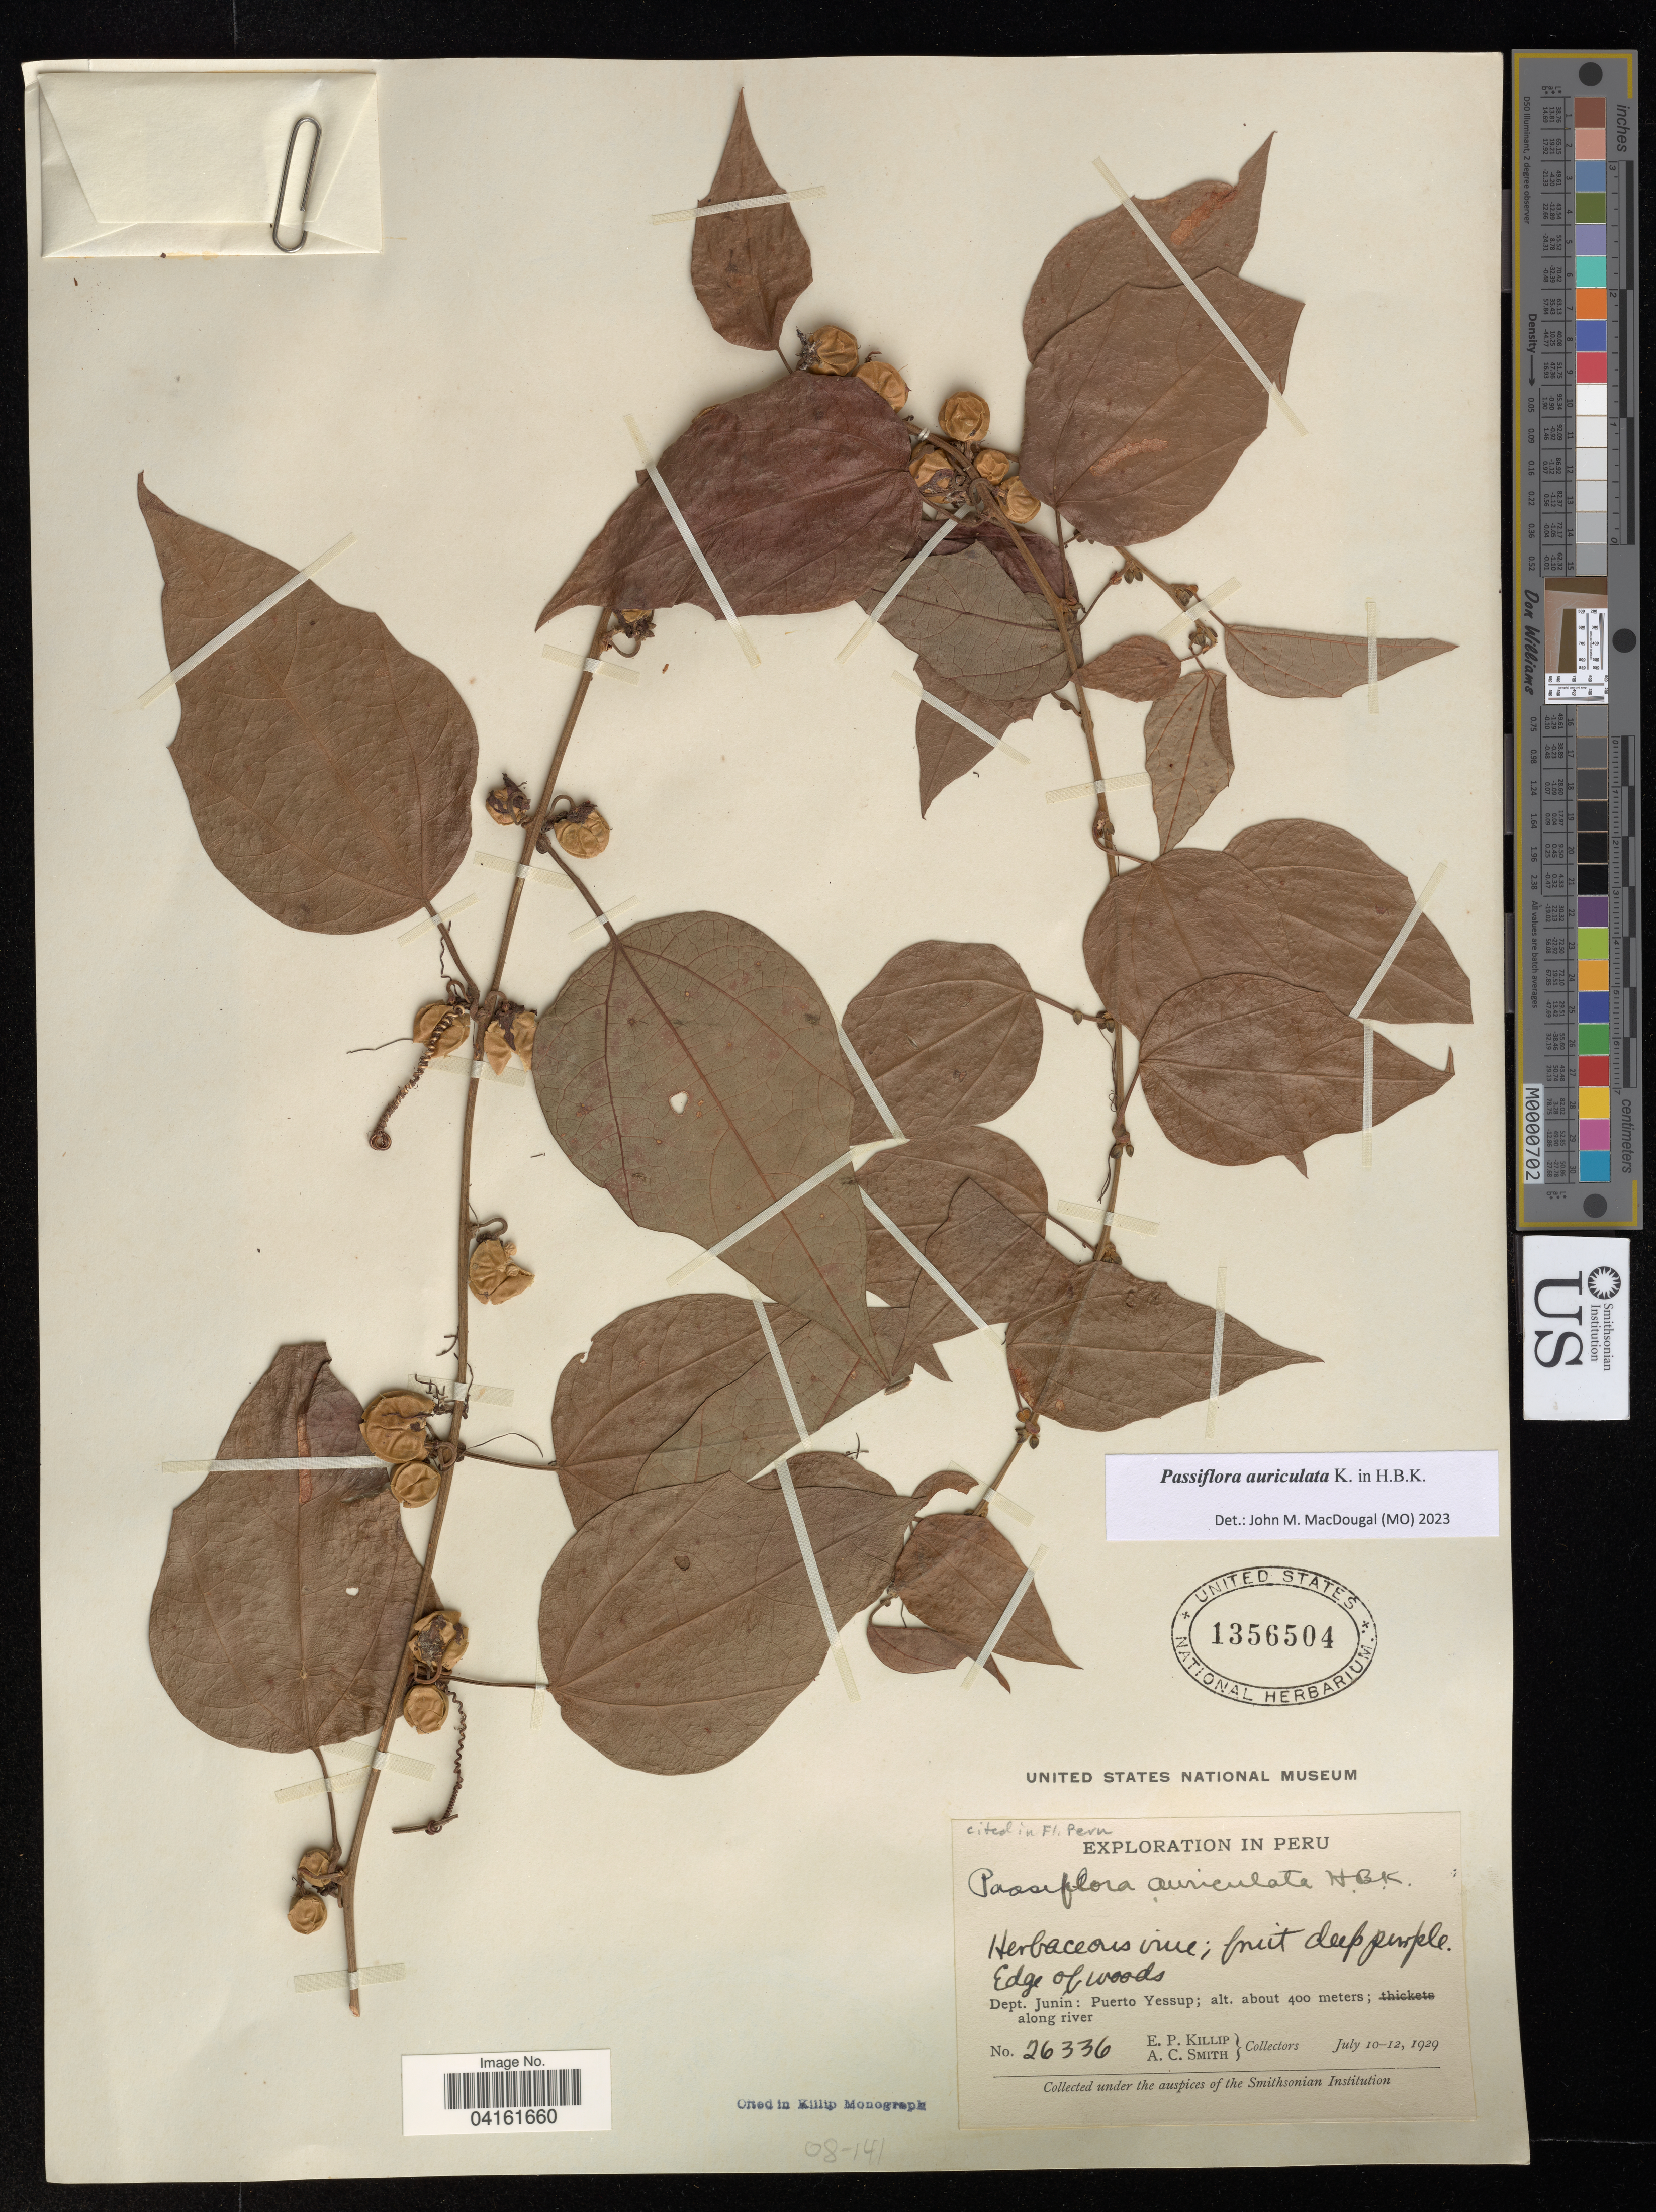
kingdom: Plantae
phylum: Tracheophyta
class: Magnoliopsida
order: Malpighiales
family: Passifloraceae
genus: Passiflora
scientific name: Passiflora auriculata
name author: Kunth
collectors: E. P. Killip & A. C. Smith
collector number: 26336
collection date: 1929-07-10/1929-07-12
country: Peru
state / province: Junin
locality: Puerto Yessup.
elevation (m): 400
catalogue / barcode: US 1356504